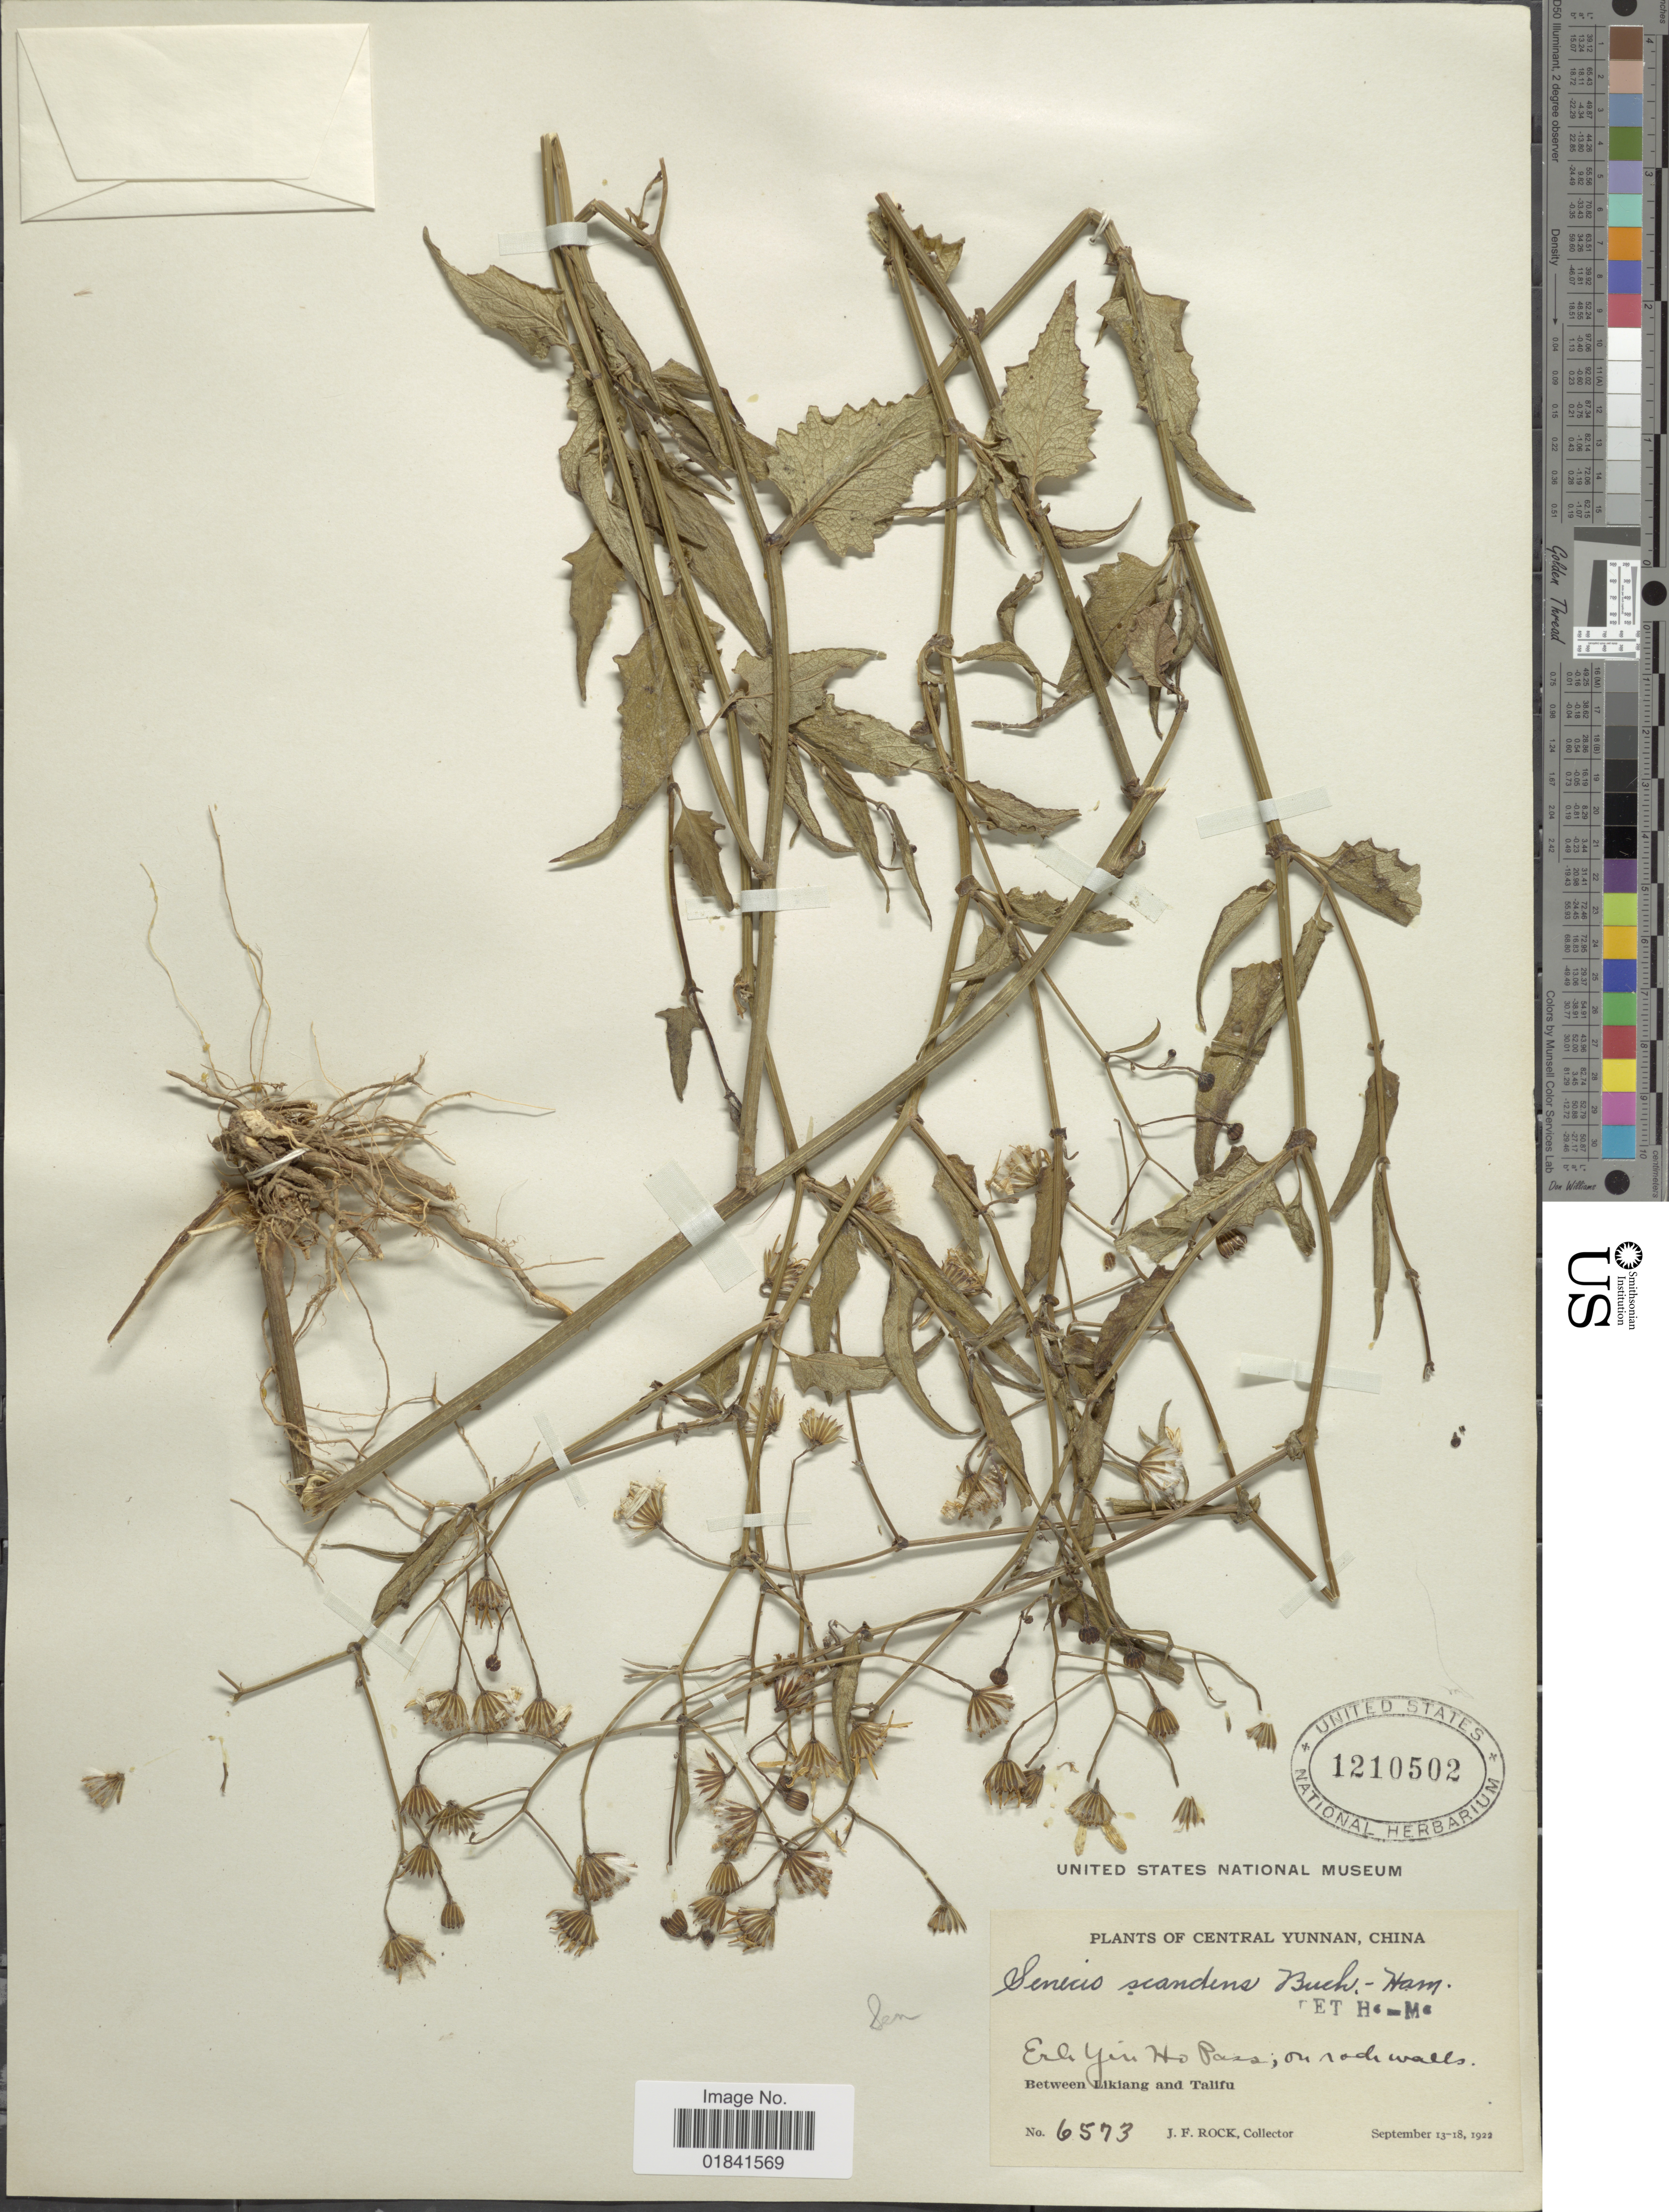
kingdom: Plantae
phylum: Tracheophyta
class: Magnoliopsida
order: Asterales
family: Asteraceae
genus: Senecio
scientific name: Senecio scandens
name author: Buch.-Ham. ex D. Don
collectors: J. F. Rock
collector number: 6573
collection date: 1922-09-13/1922-09-18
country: China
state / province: Yunnan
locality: Central Yunnan, Erh Yin Ho Pass, between Likiang and Talifu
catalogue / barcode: US 1210502